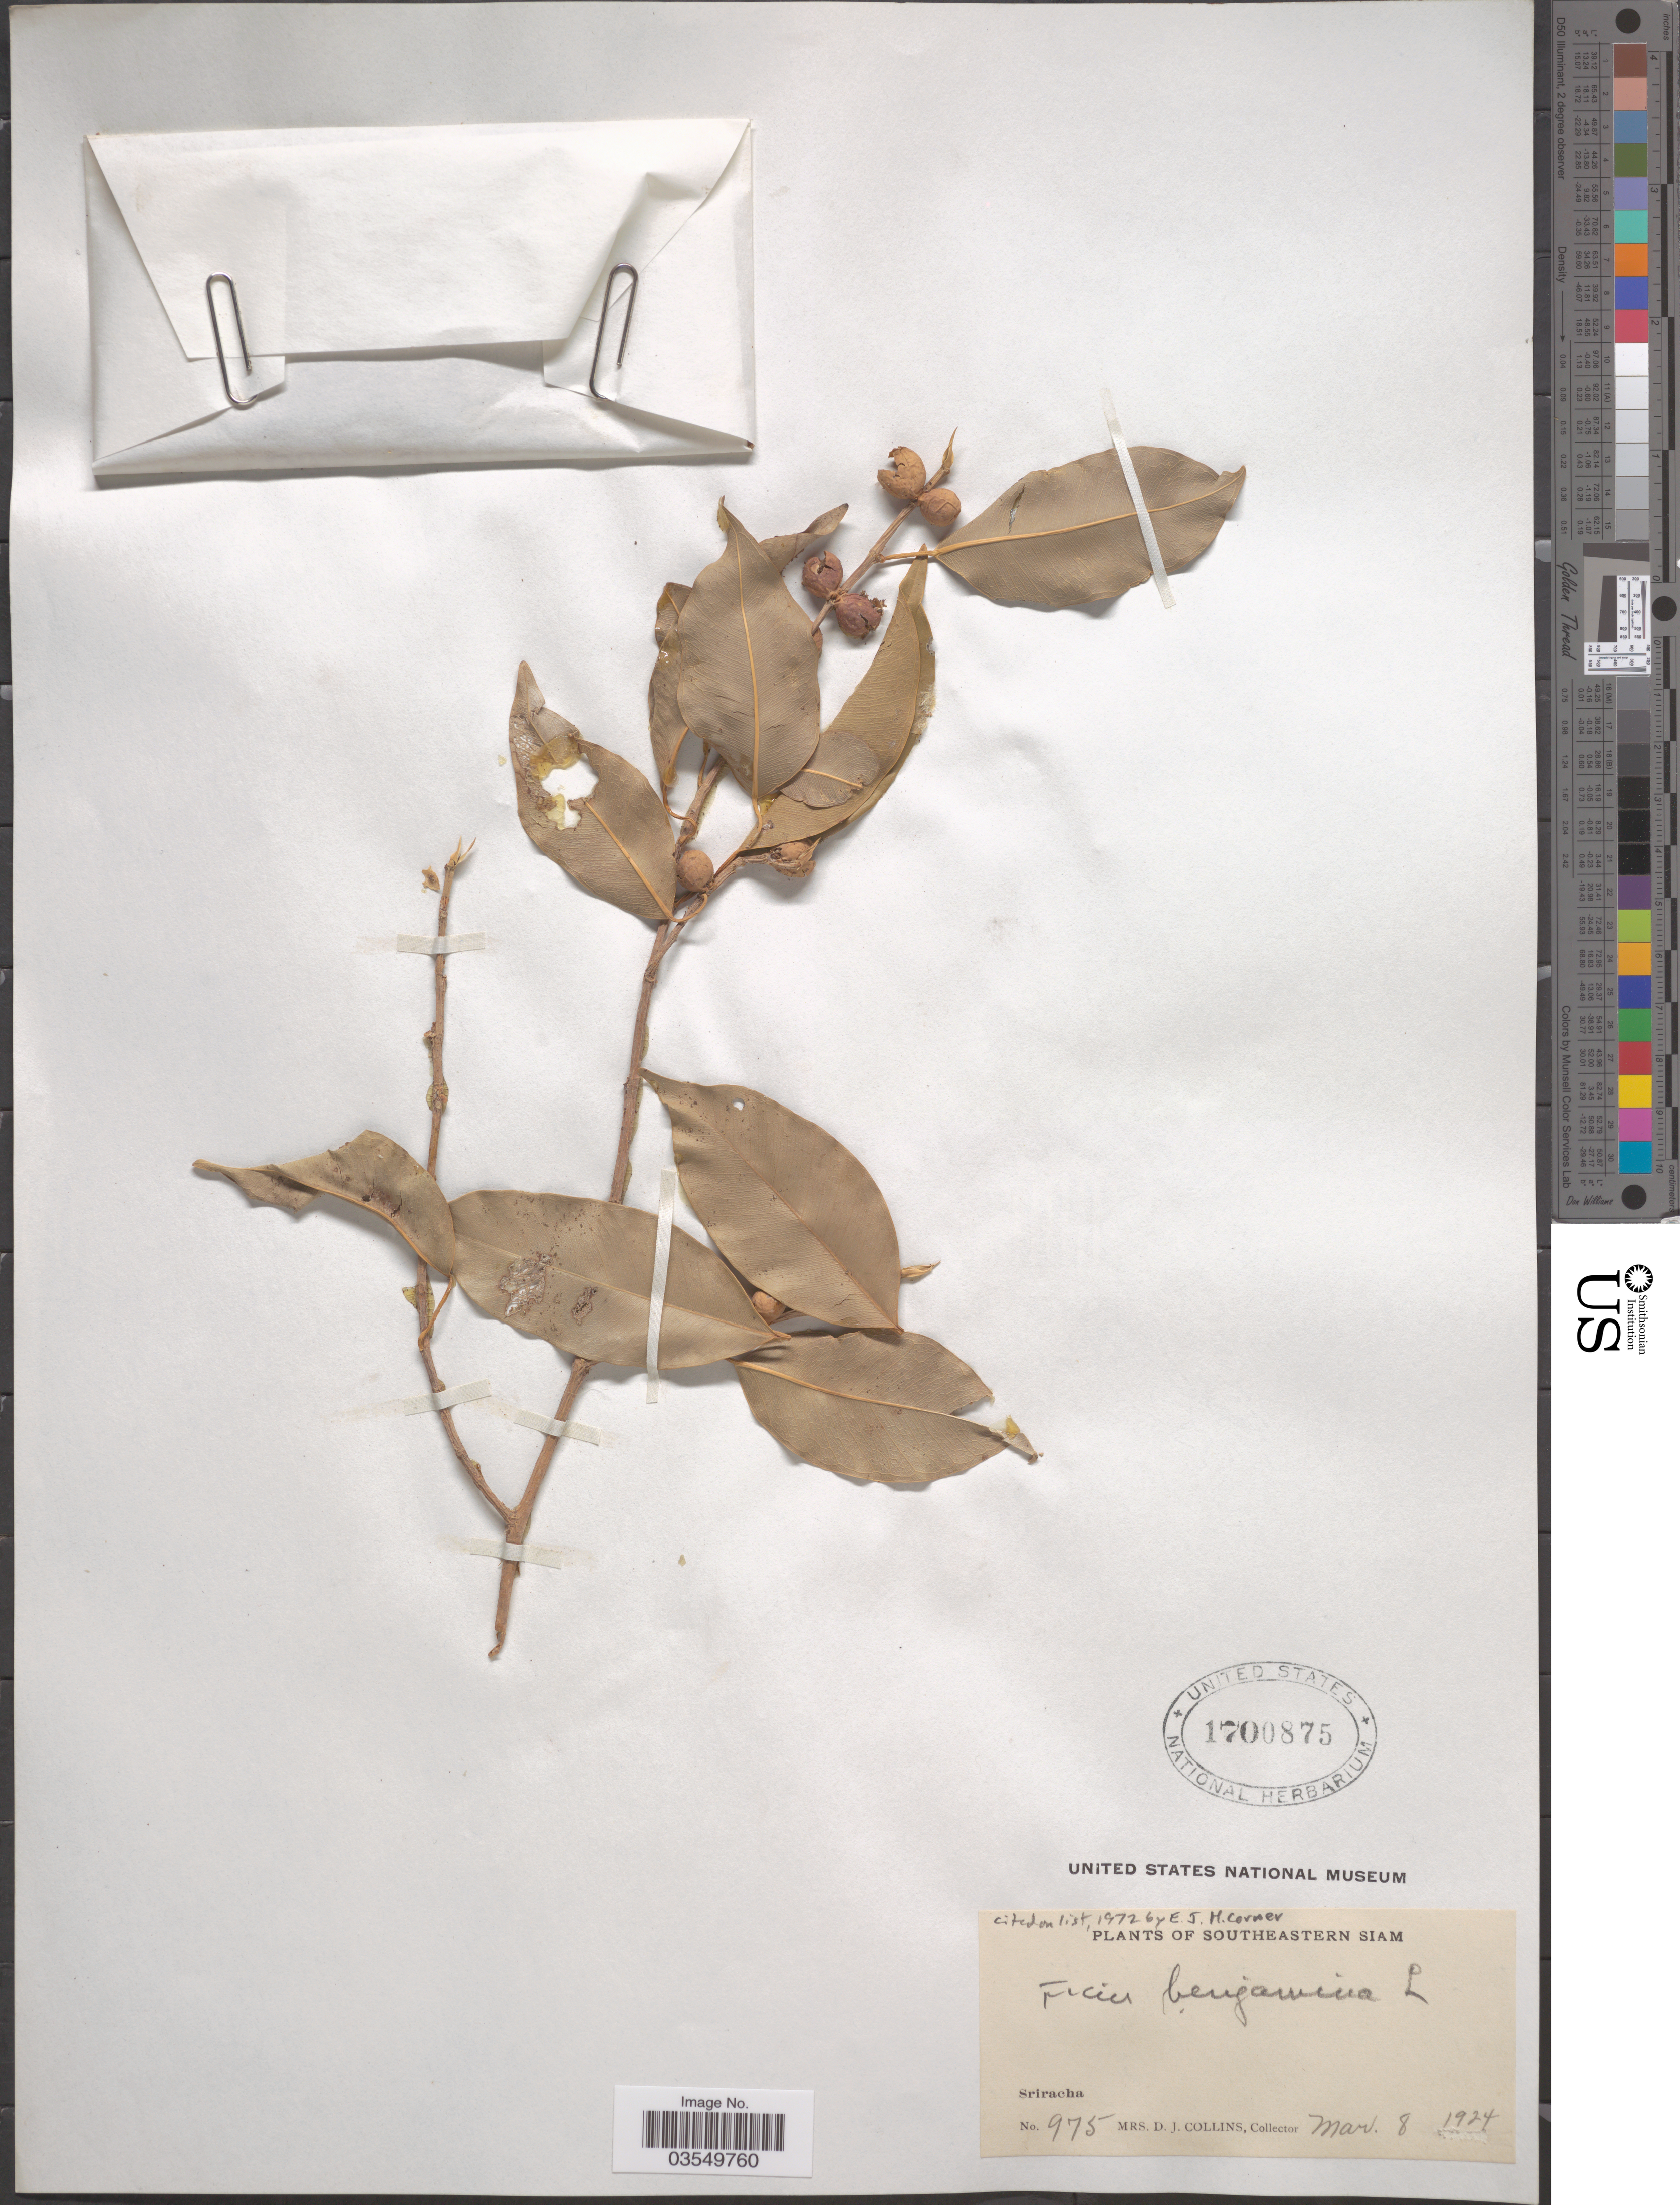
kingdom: Plantae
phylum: Tracheophyta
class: Magnoliopsida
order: Rosales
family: Moraceae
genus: Ficus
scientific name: Ficus benjamina var. benjamina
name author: L.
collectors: Mrs. D. J. Collins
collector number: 975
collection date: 1924-03-08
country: Thailand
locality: Southeastern Siam. Sriracha.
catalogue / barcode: US 1700875